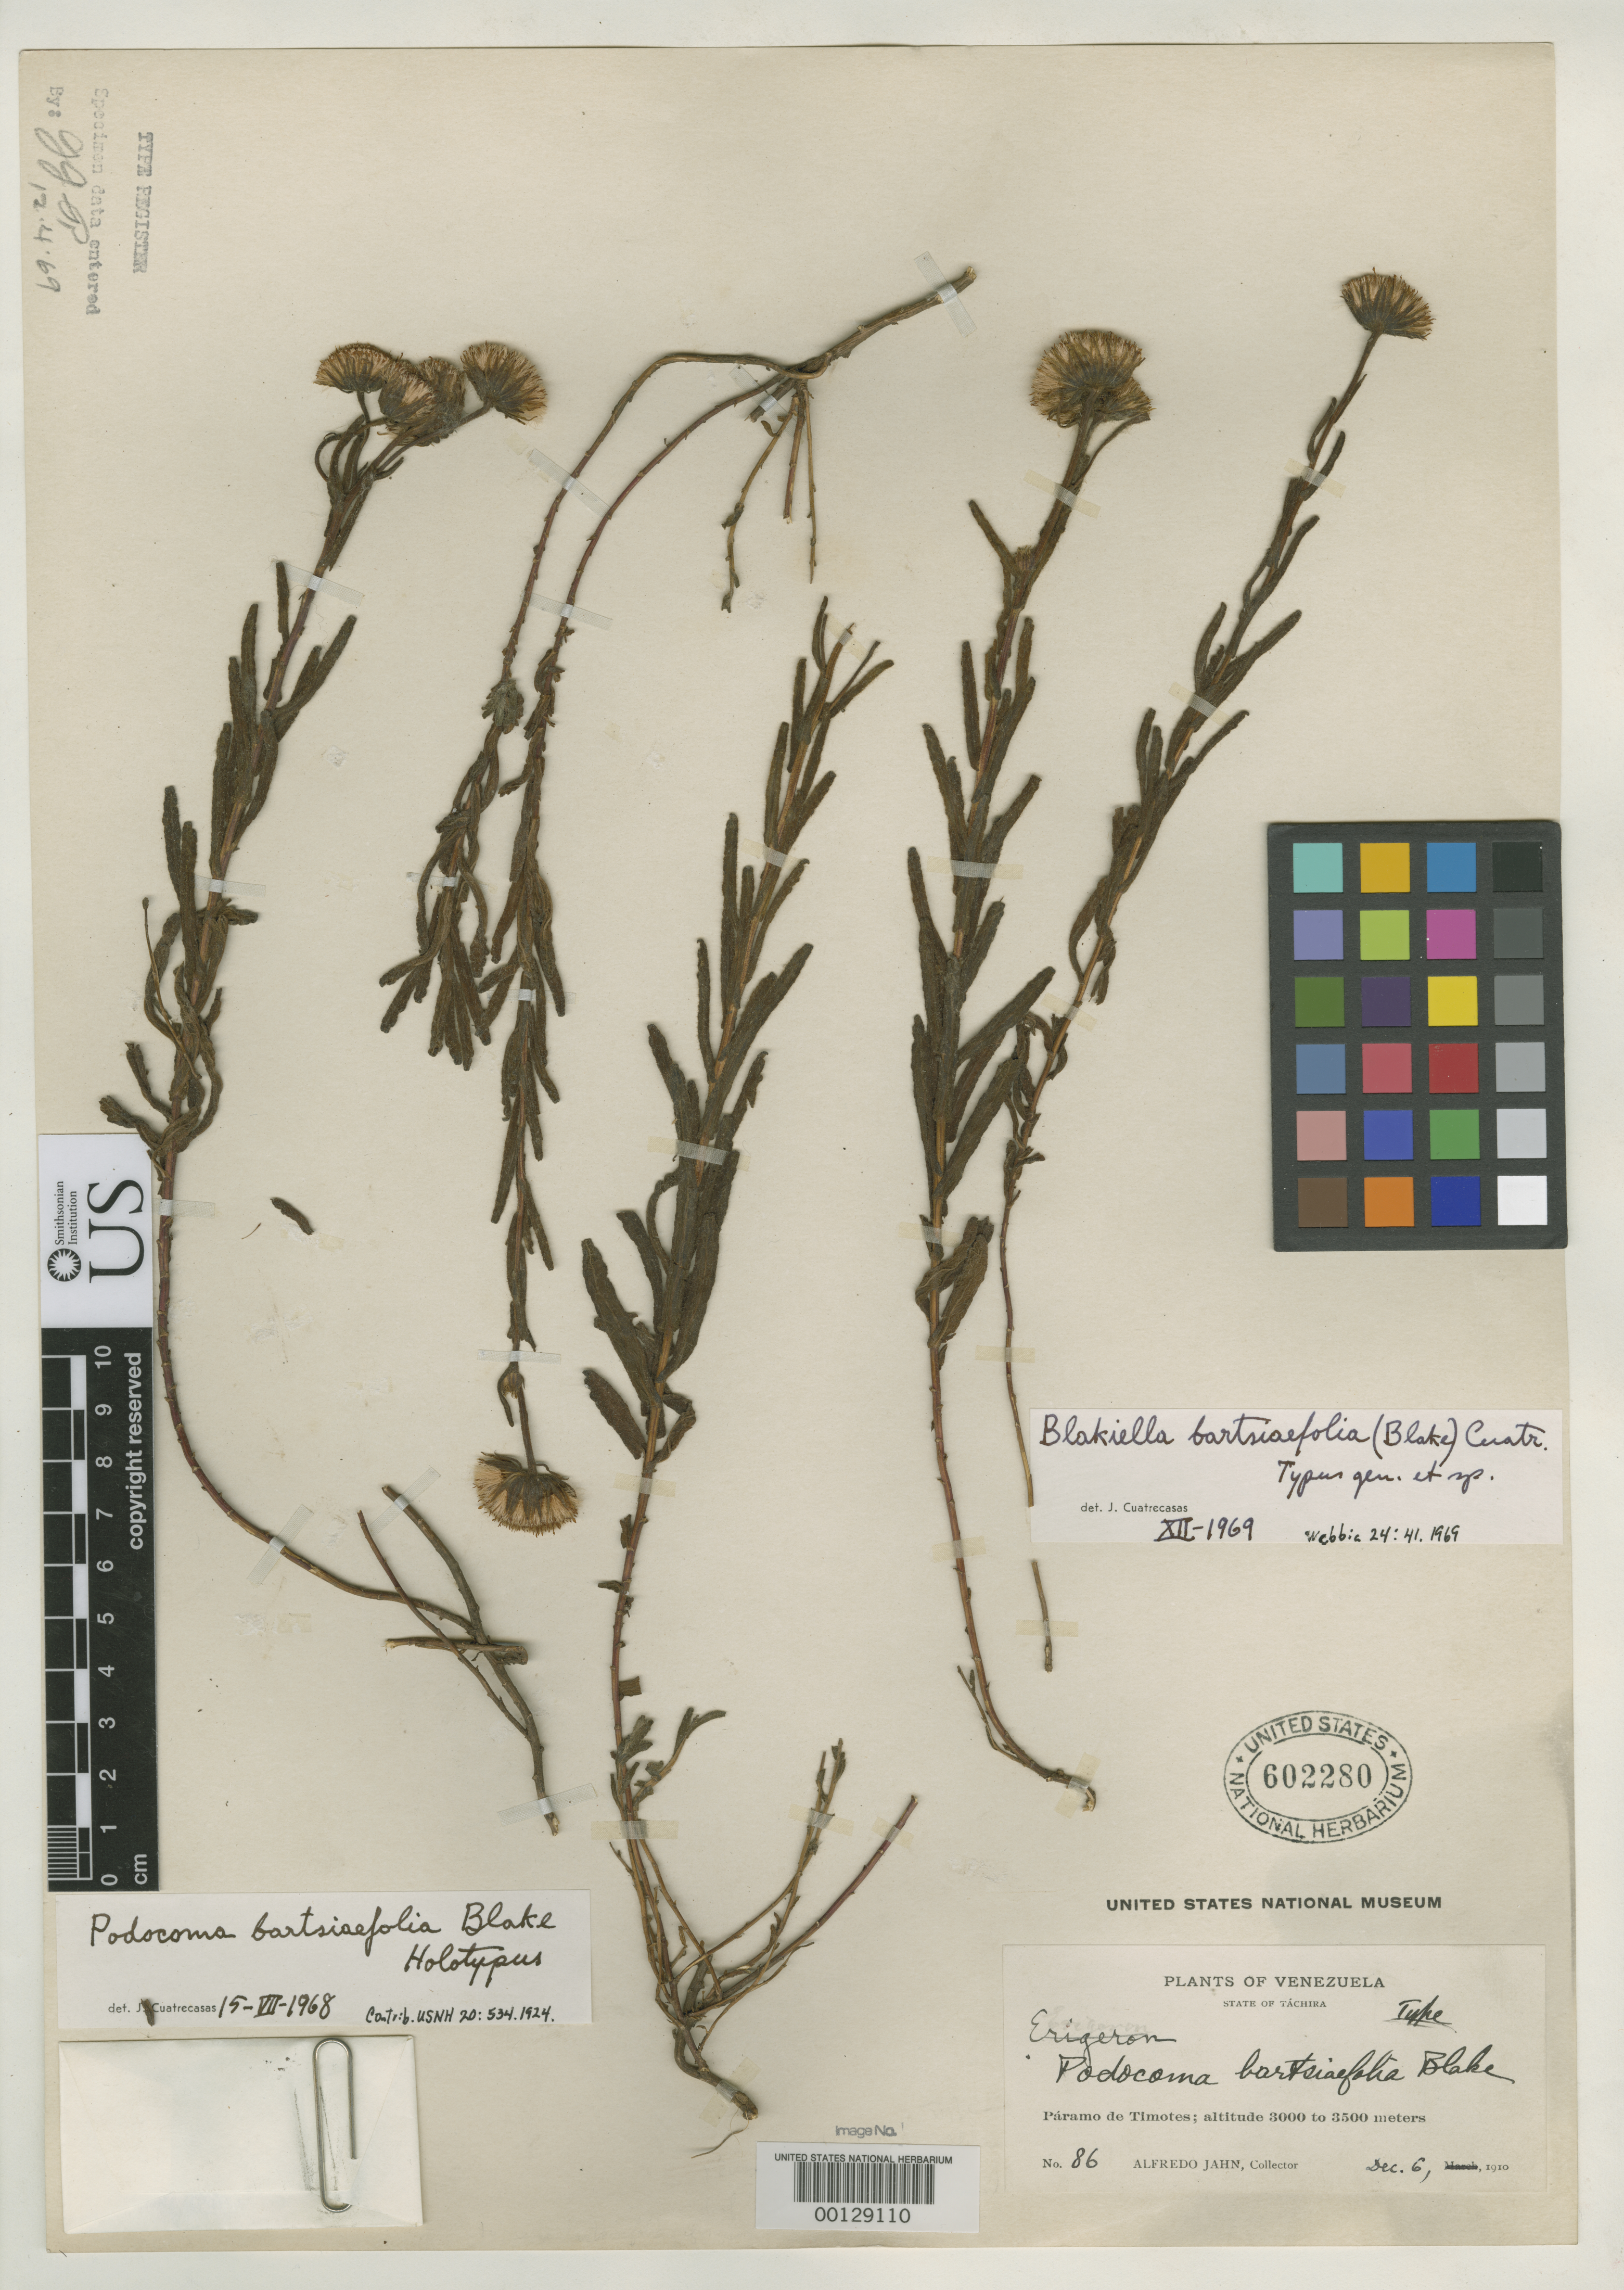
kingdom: Plantae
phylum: Tracheophyta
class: Magnoliopsida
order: Asterales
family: Asteraceae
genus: Podocoma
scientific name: Podocoma bartsiaefolia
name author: S.F. Blake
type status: Holotype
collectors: A. Jahn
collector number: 86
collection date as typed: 06 Dec 1910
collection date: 1910-12-06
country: Venezuela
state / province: Tachira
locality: Páramo de Timotes.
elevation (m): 3000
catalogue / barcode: US 602280